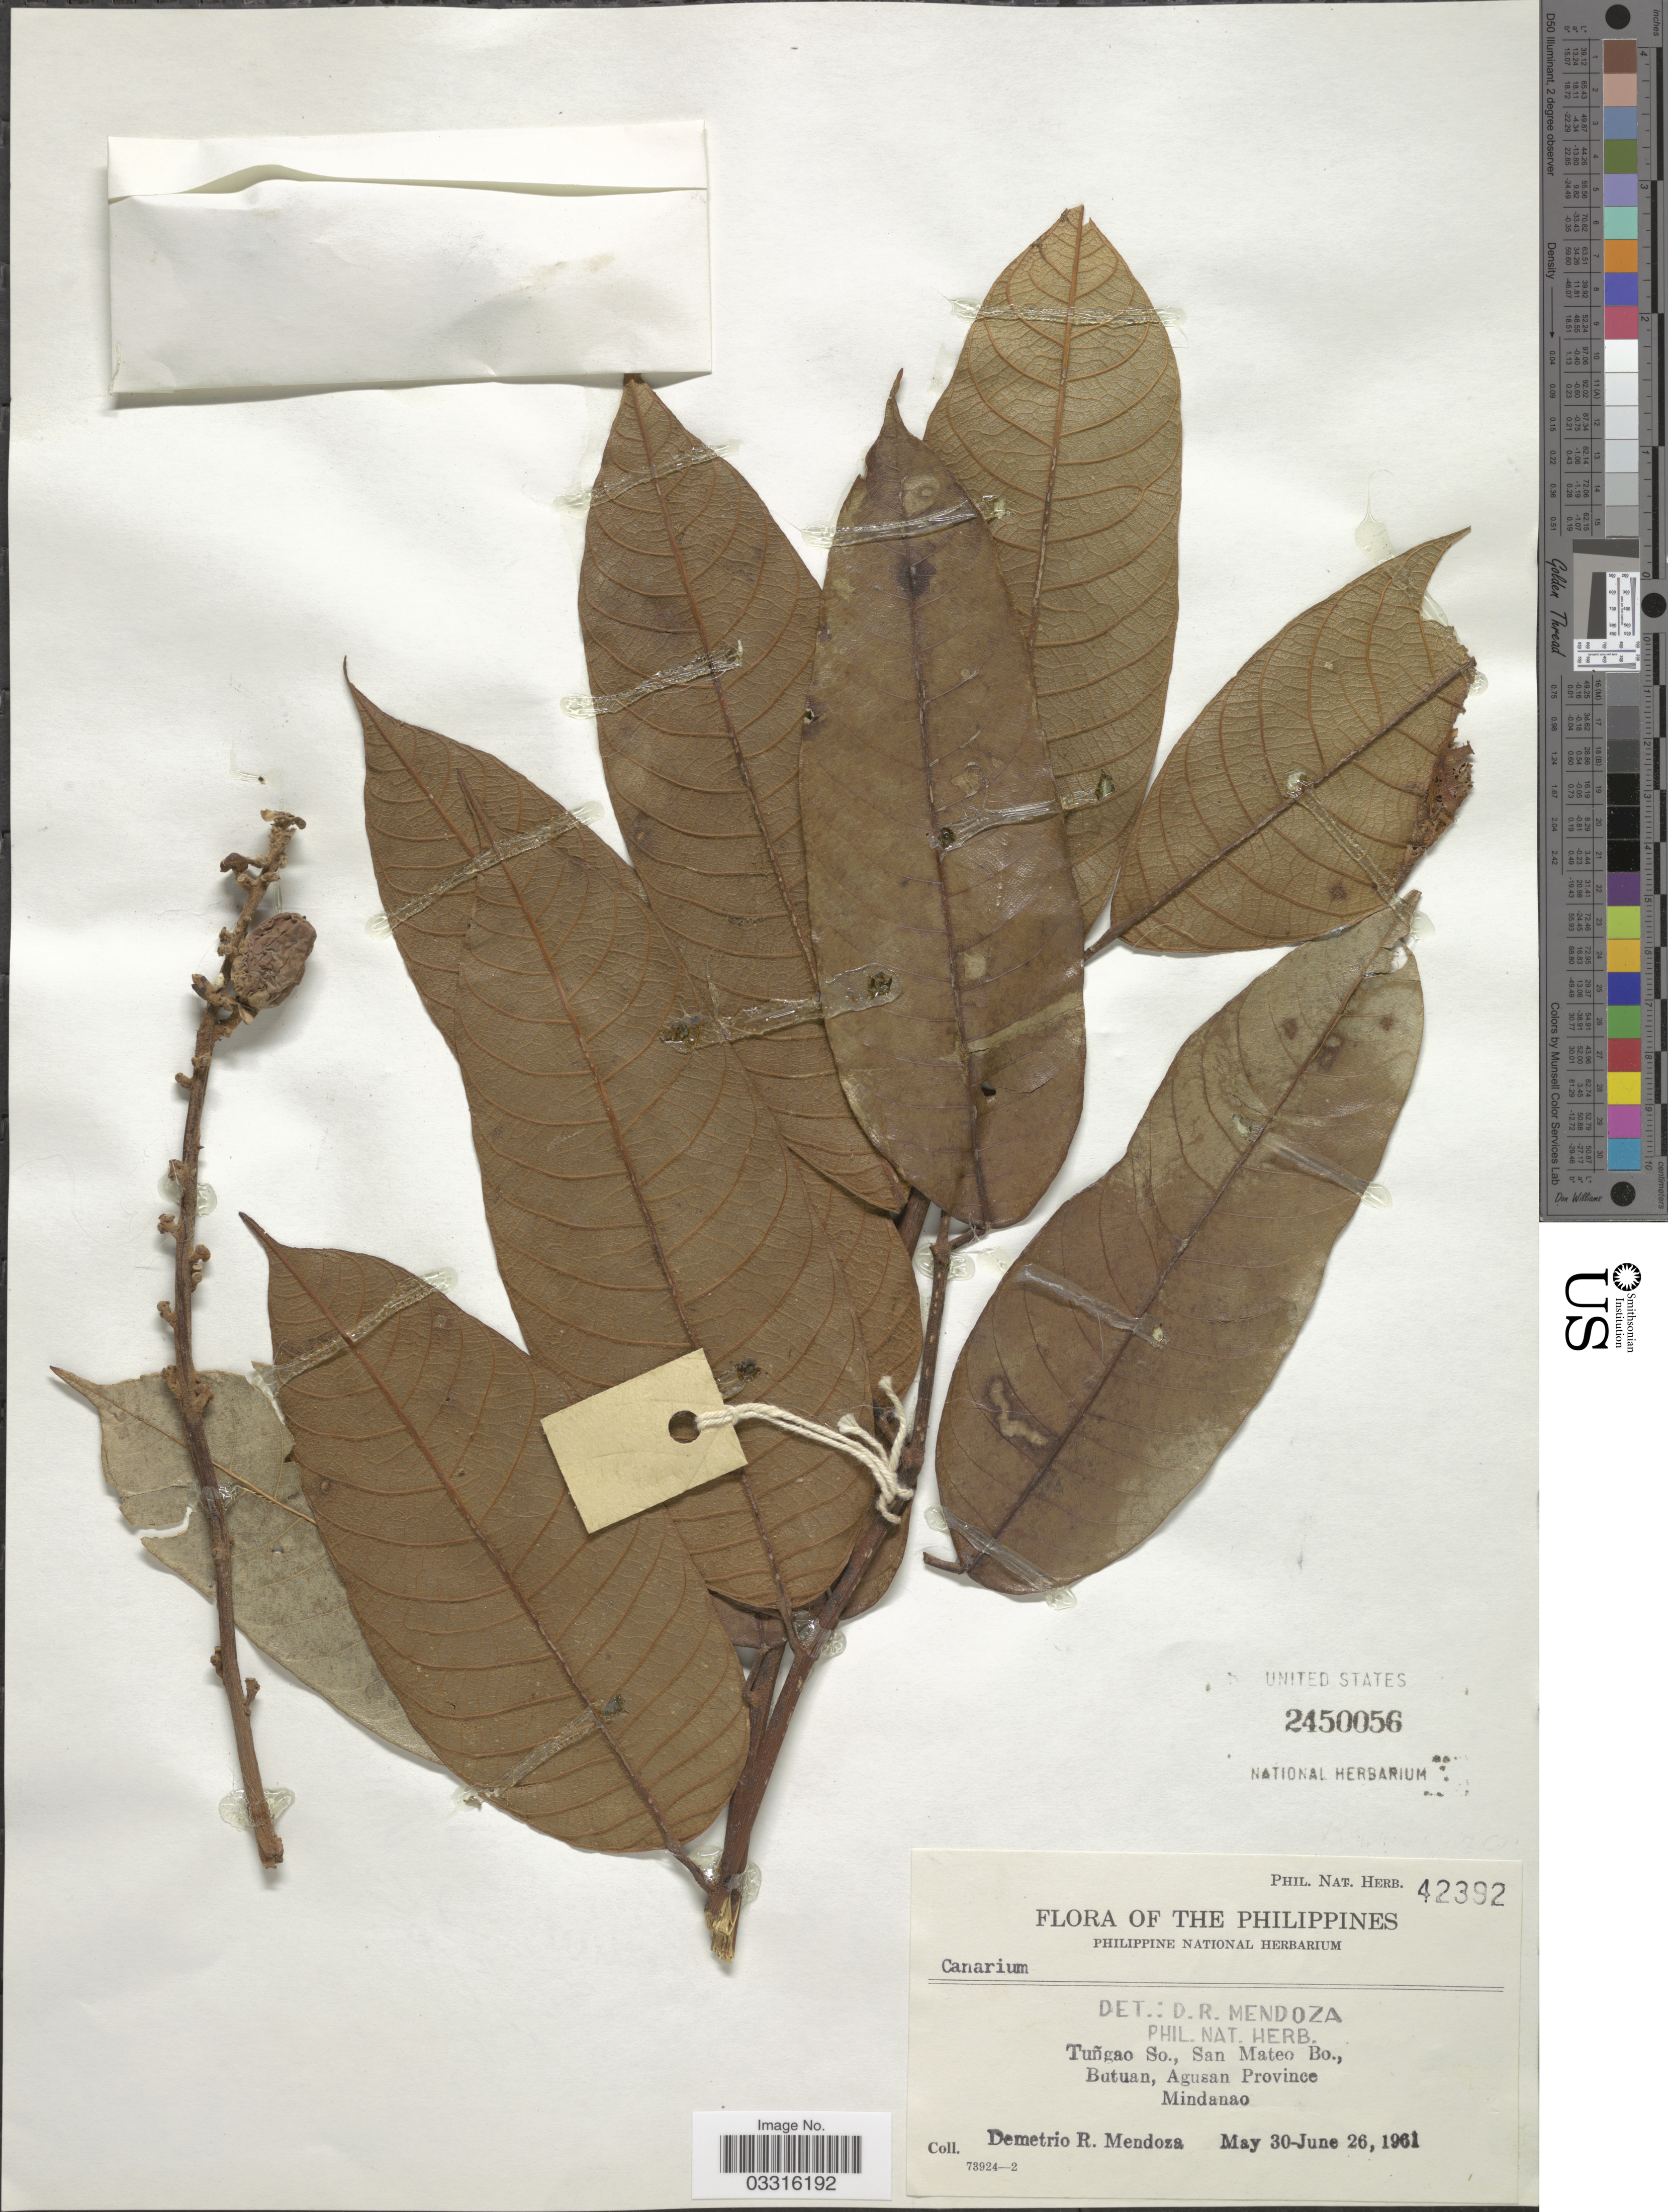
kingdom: Plantae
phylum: Tracheophyta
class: Magnoliopsida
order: Sapindales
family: Burseraceae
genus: Canarium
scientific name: Canarium sp.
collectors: D. Mendoza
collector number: Phil. Nat. Herb. 42392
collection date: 1961-05-30/1961-06-26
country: Philippines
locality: Tuñgao So., San Mateo Bo., Butuan, Agusan Province, Mindanao.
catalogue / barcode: US 2450056